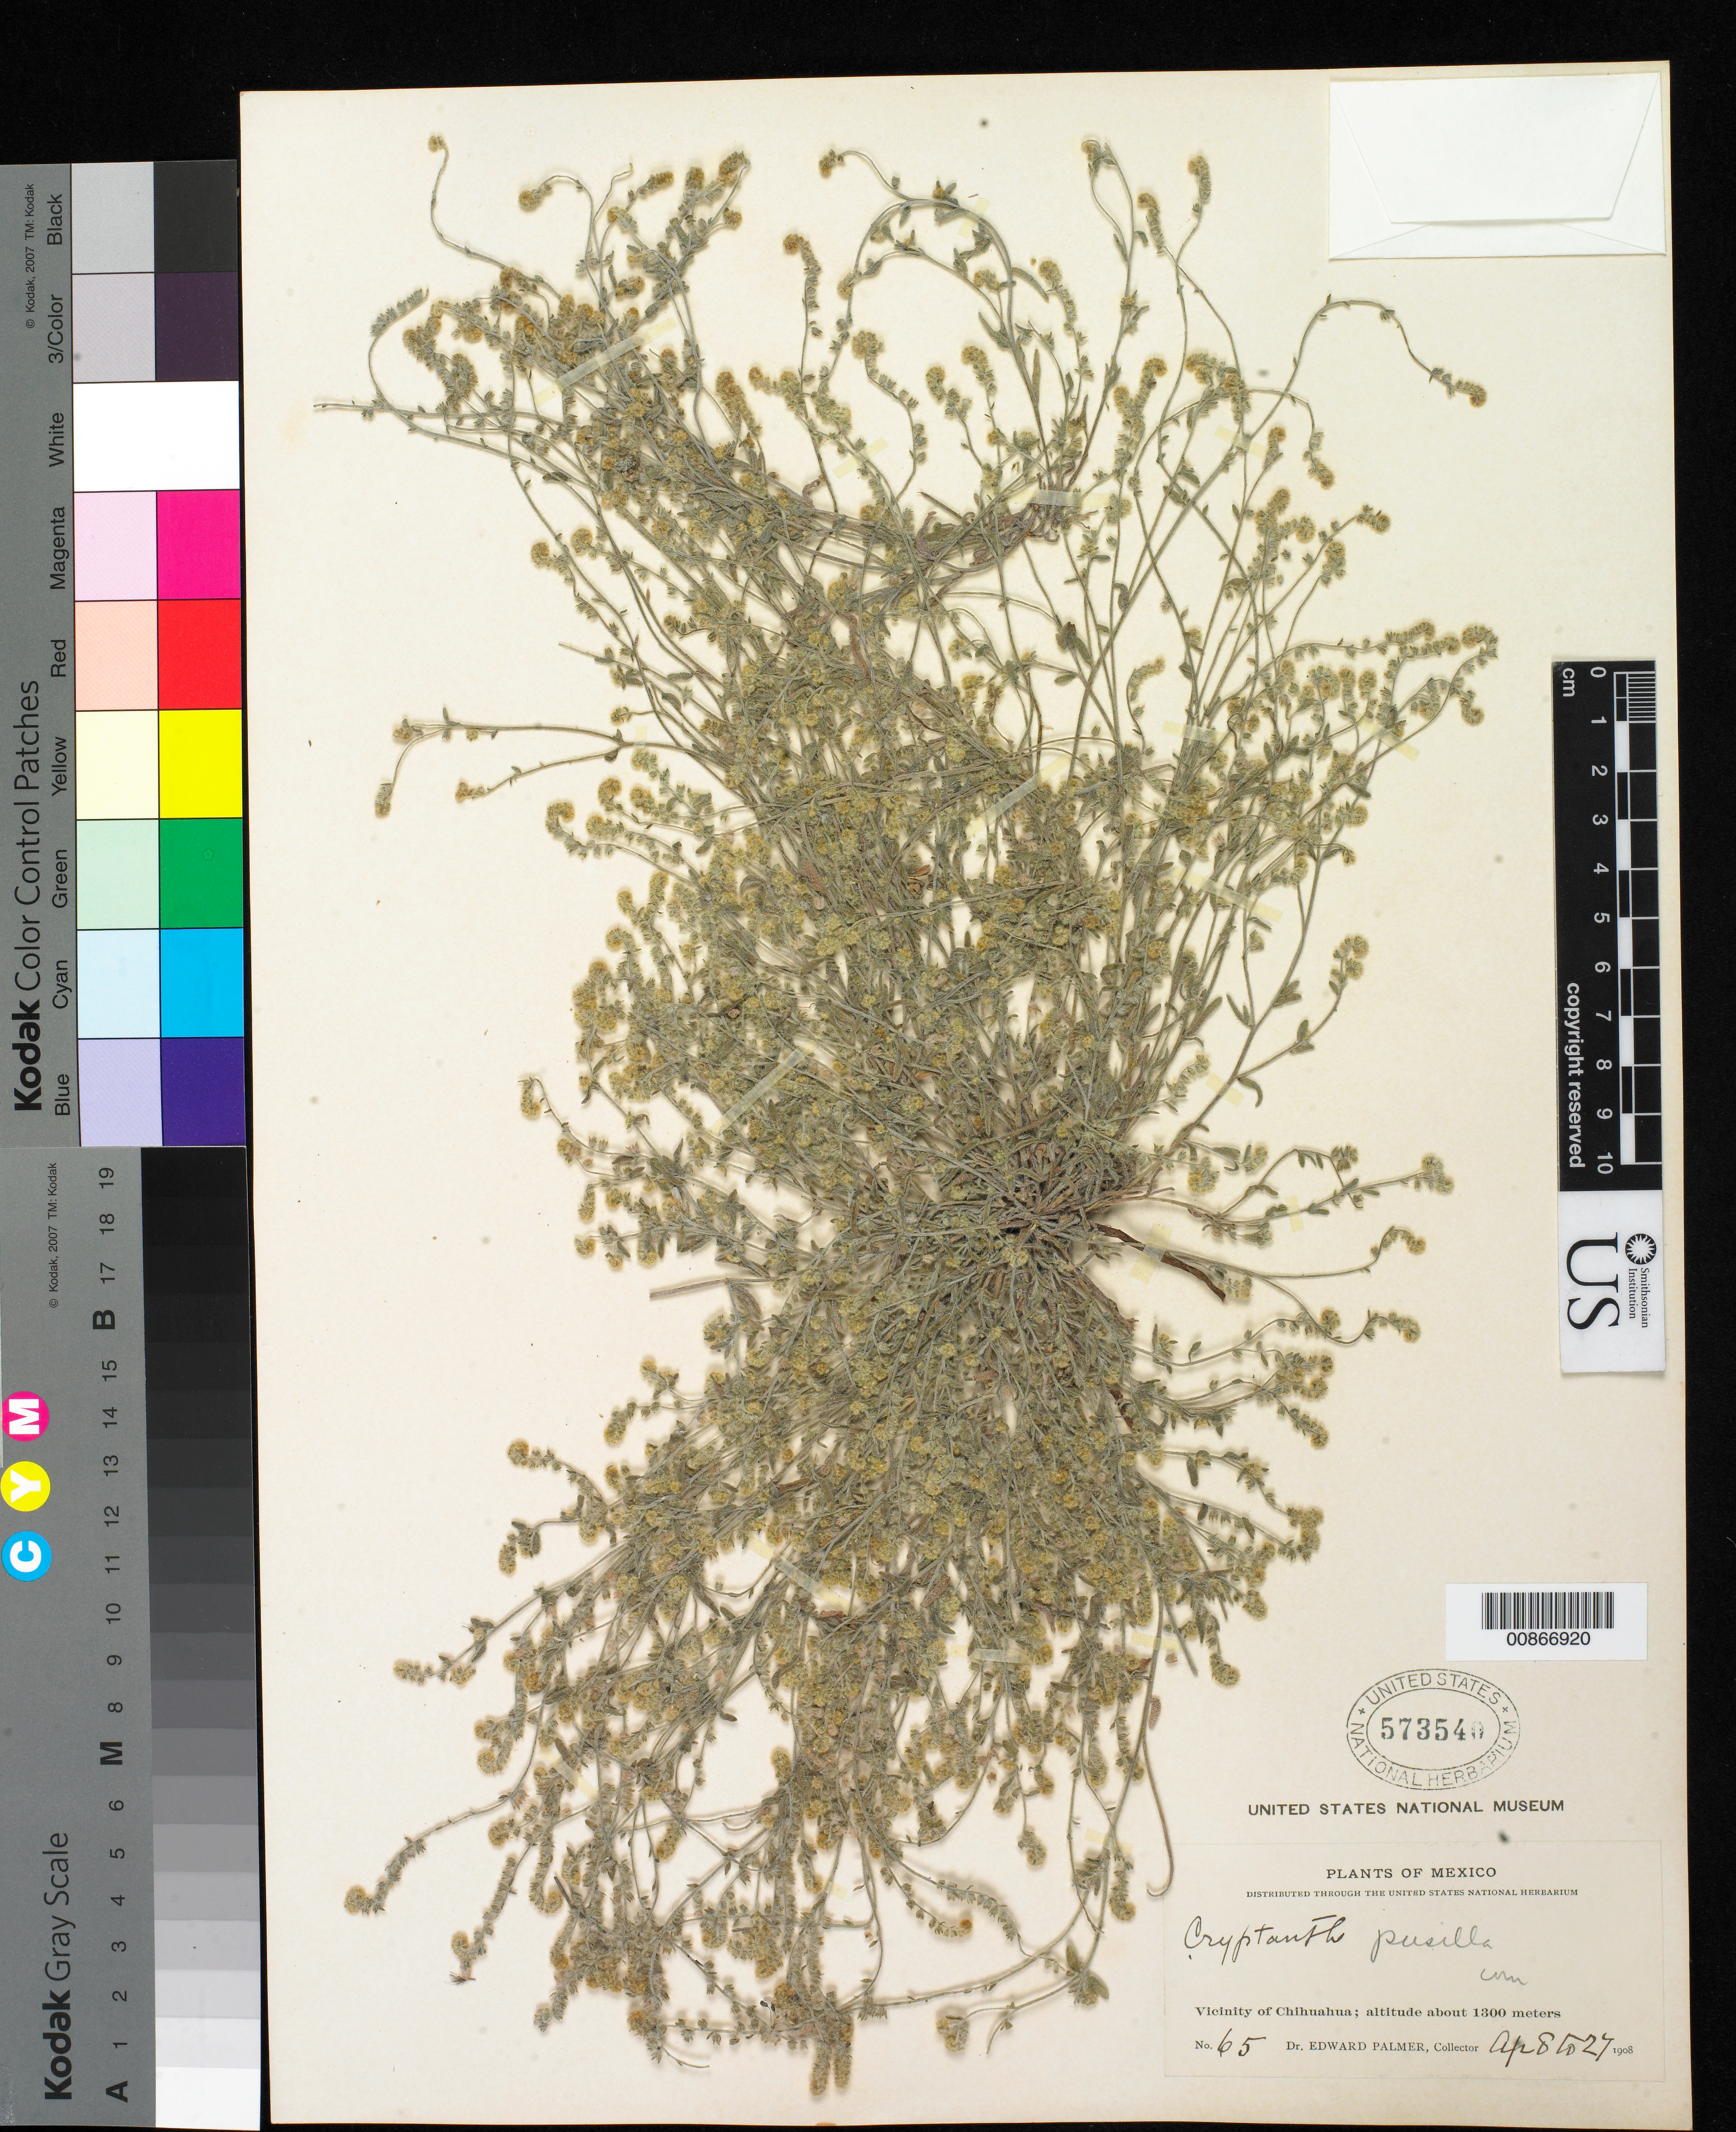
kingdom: Plantae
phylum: Tracheophyta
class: Magnoliopsida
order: Boraginales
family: Boraginaceae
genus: Cryptantha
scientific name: Cryptantha pumila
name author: A. Heller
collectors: E. Palmer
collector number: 65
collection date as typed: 08 Apr 1908 to 27 Apr 1908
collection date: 1908-04-08/1908-04-27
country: Mexico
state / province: Chihuahua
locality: Vicinity of Chihuahua.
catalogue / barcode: US 573540